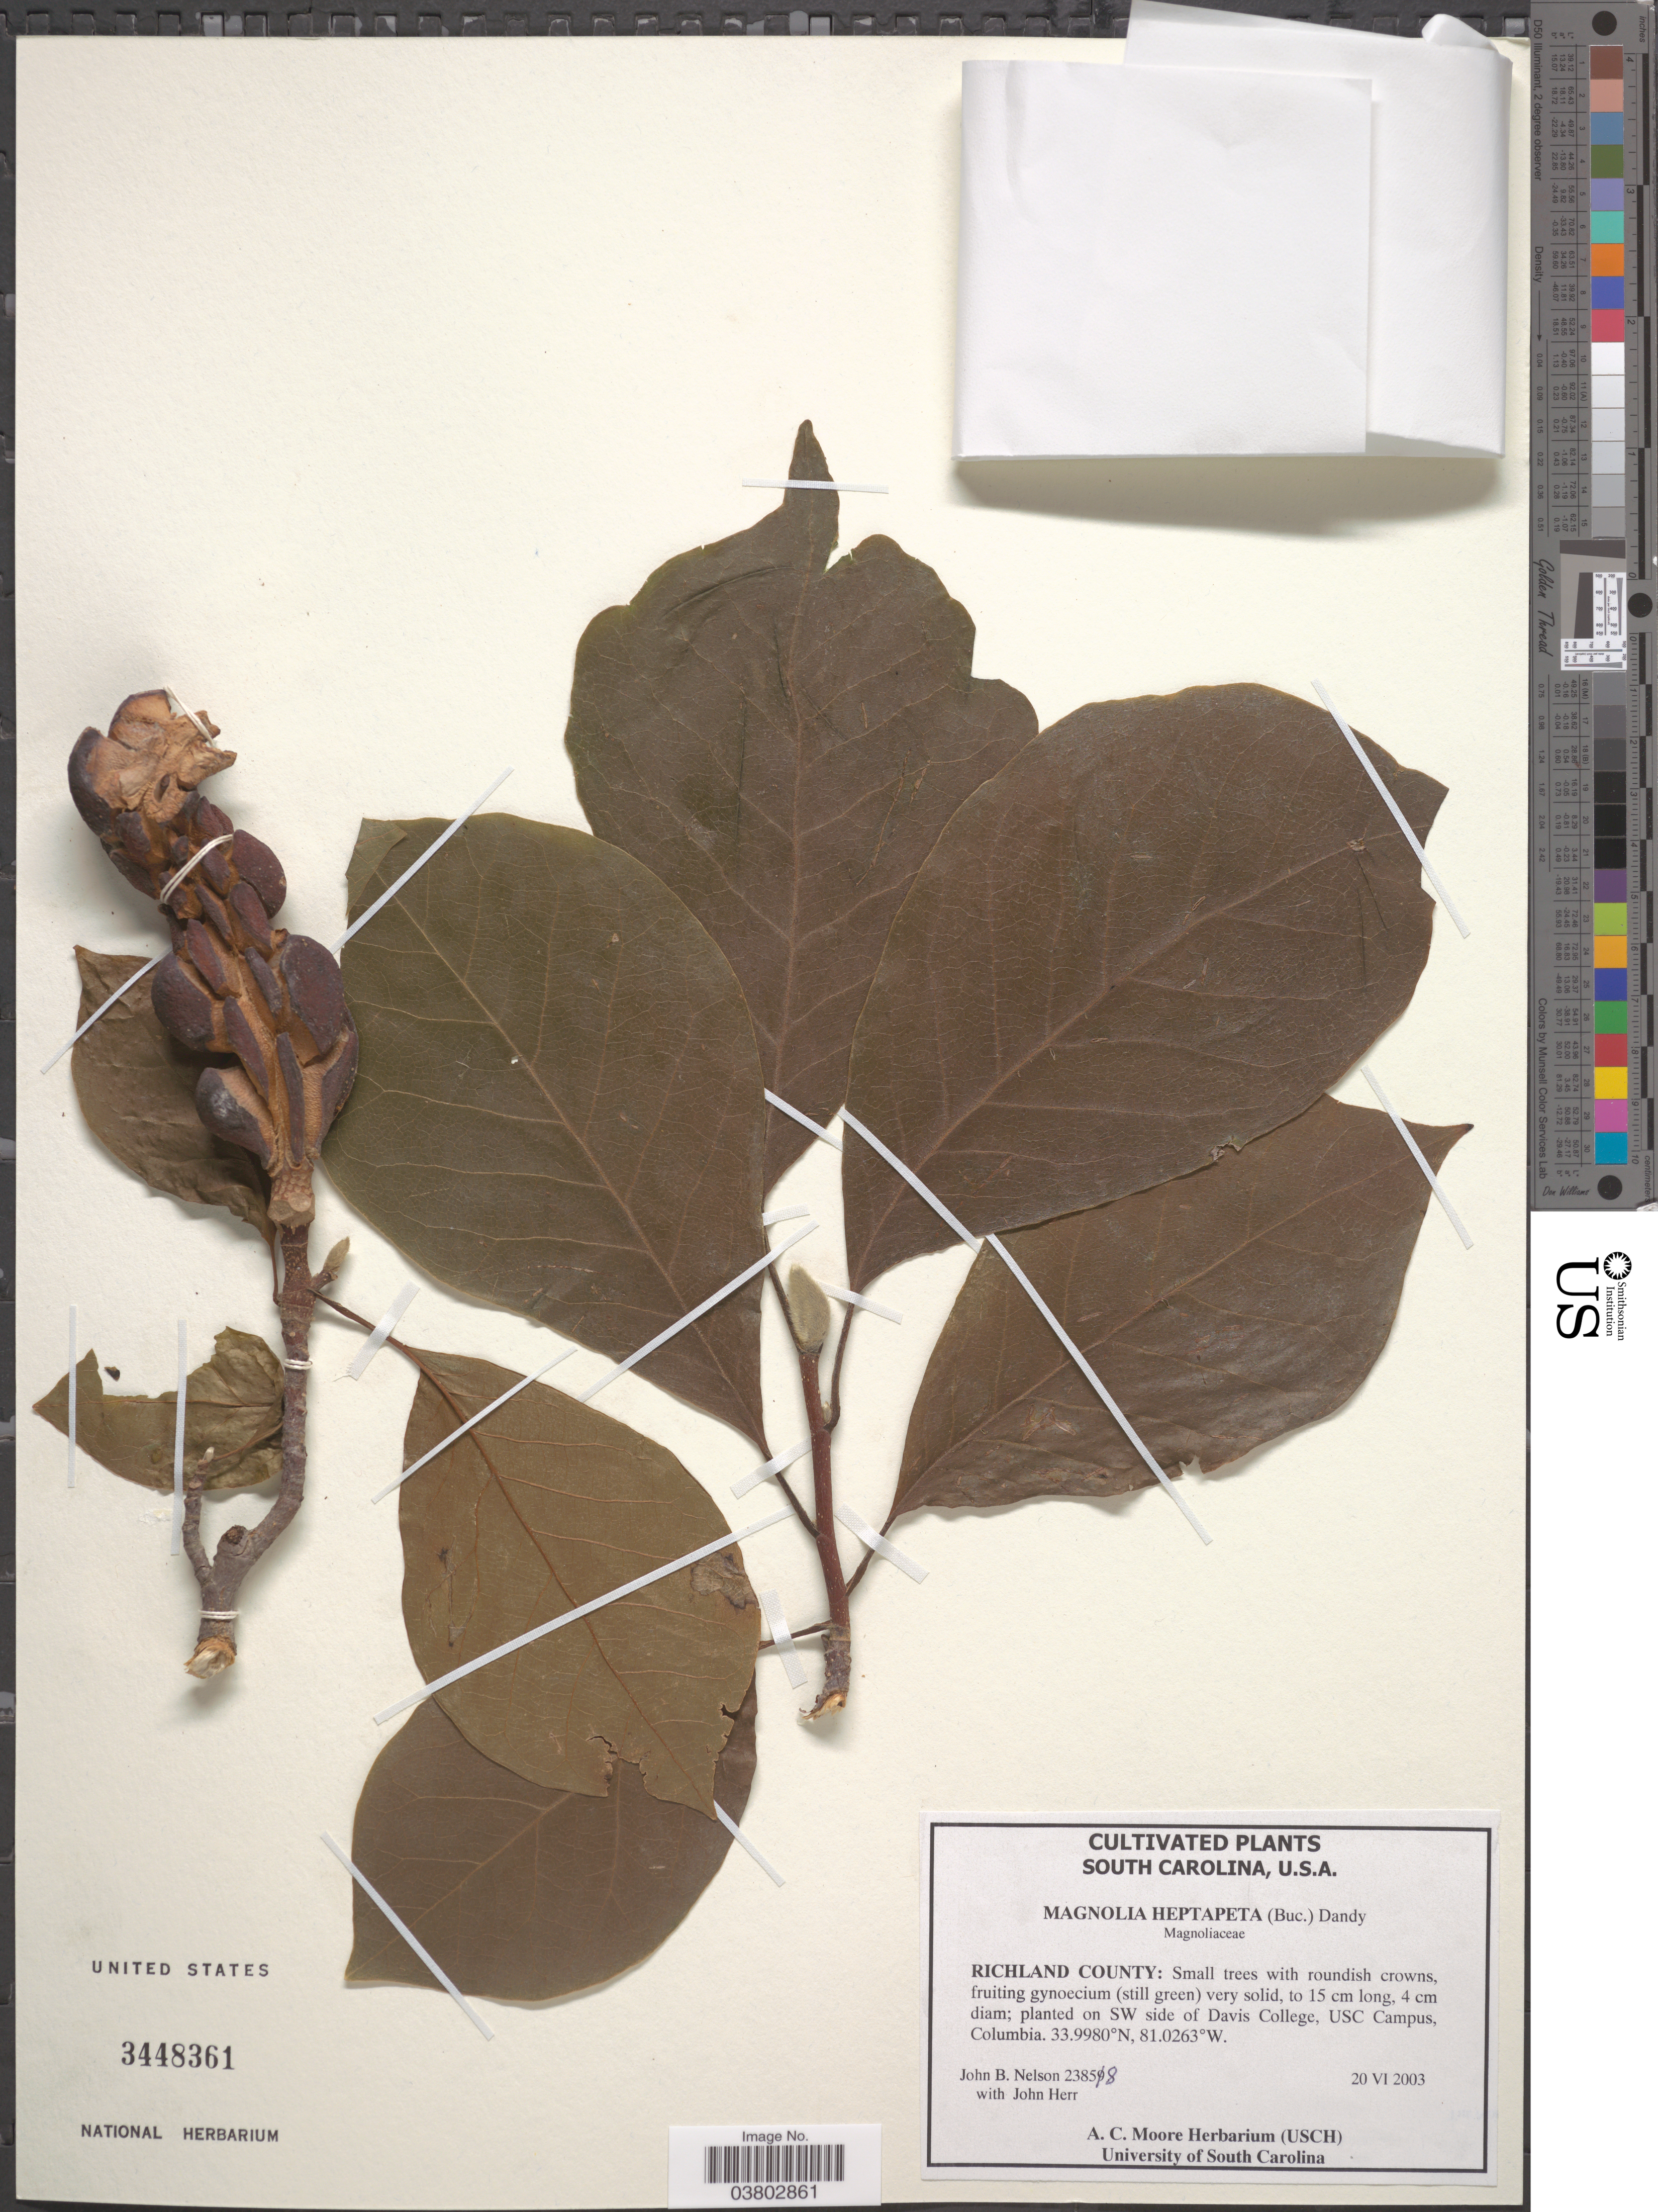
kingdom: Plantae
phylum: Tracheophyta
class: Magnoliopsida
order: Magnoliales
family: Magnoliaceae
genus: Magnolia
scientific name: Magnolia heptapeta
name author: (Buc'hoz) Dandy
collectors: J. B. Nelson & J. Herr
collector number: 238518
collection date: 2003-06-20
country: United States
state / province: South Carolina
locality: Richland County: on SW side of Davis College, USC Campus, Columbia.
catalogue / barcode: US 3448361